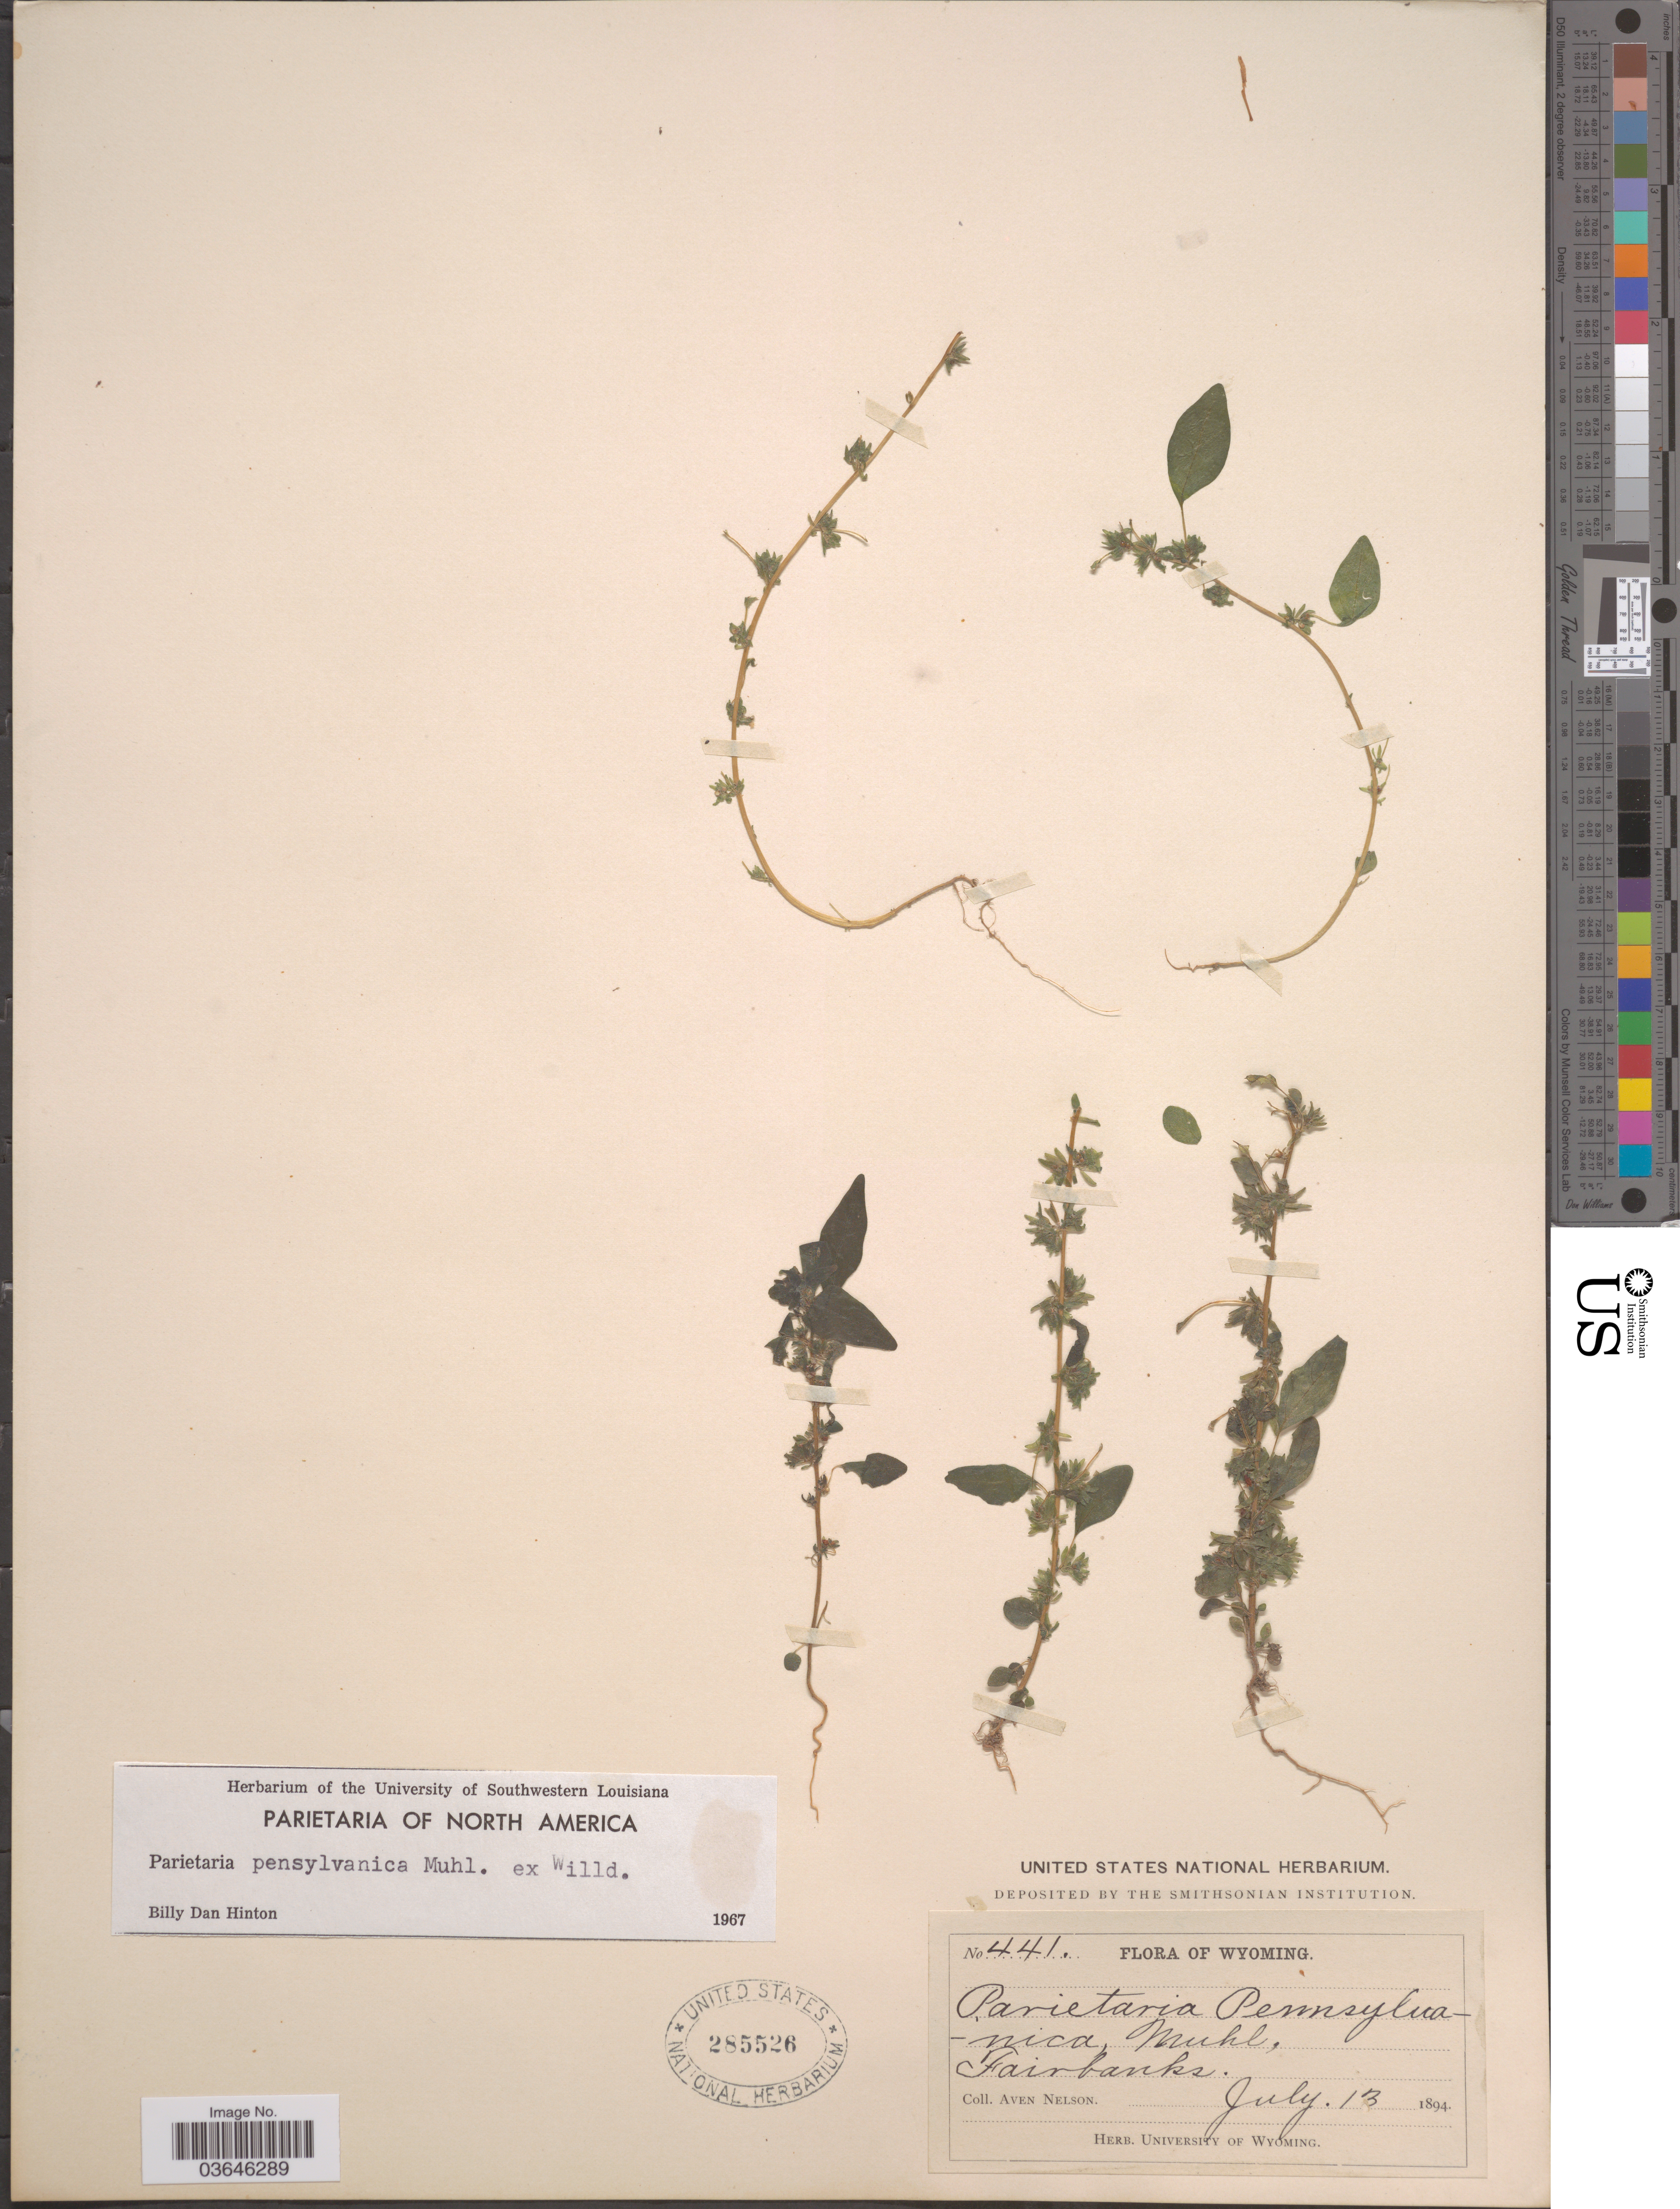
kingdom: Plantae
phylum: Tracheophyta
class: Magnoliopsida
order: Rosales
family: Urticaceae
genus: Parietaria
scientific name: Parietaria pensylvanica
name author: Muhl. ex Willd.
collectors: A. Nelson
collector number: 441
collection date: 1894-07-13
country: United States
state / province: Wyoming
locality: Fairbanks.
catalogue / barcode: US 285526